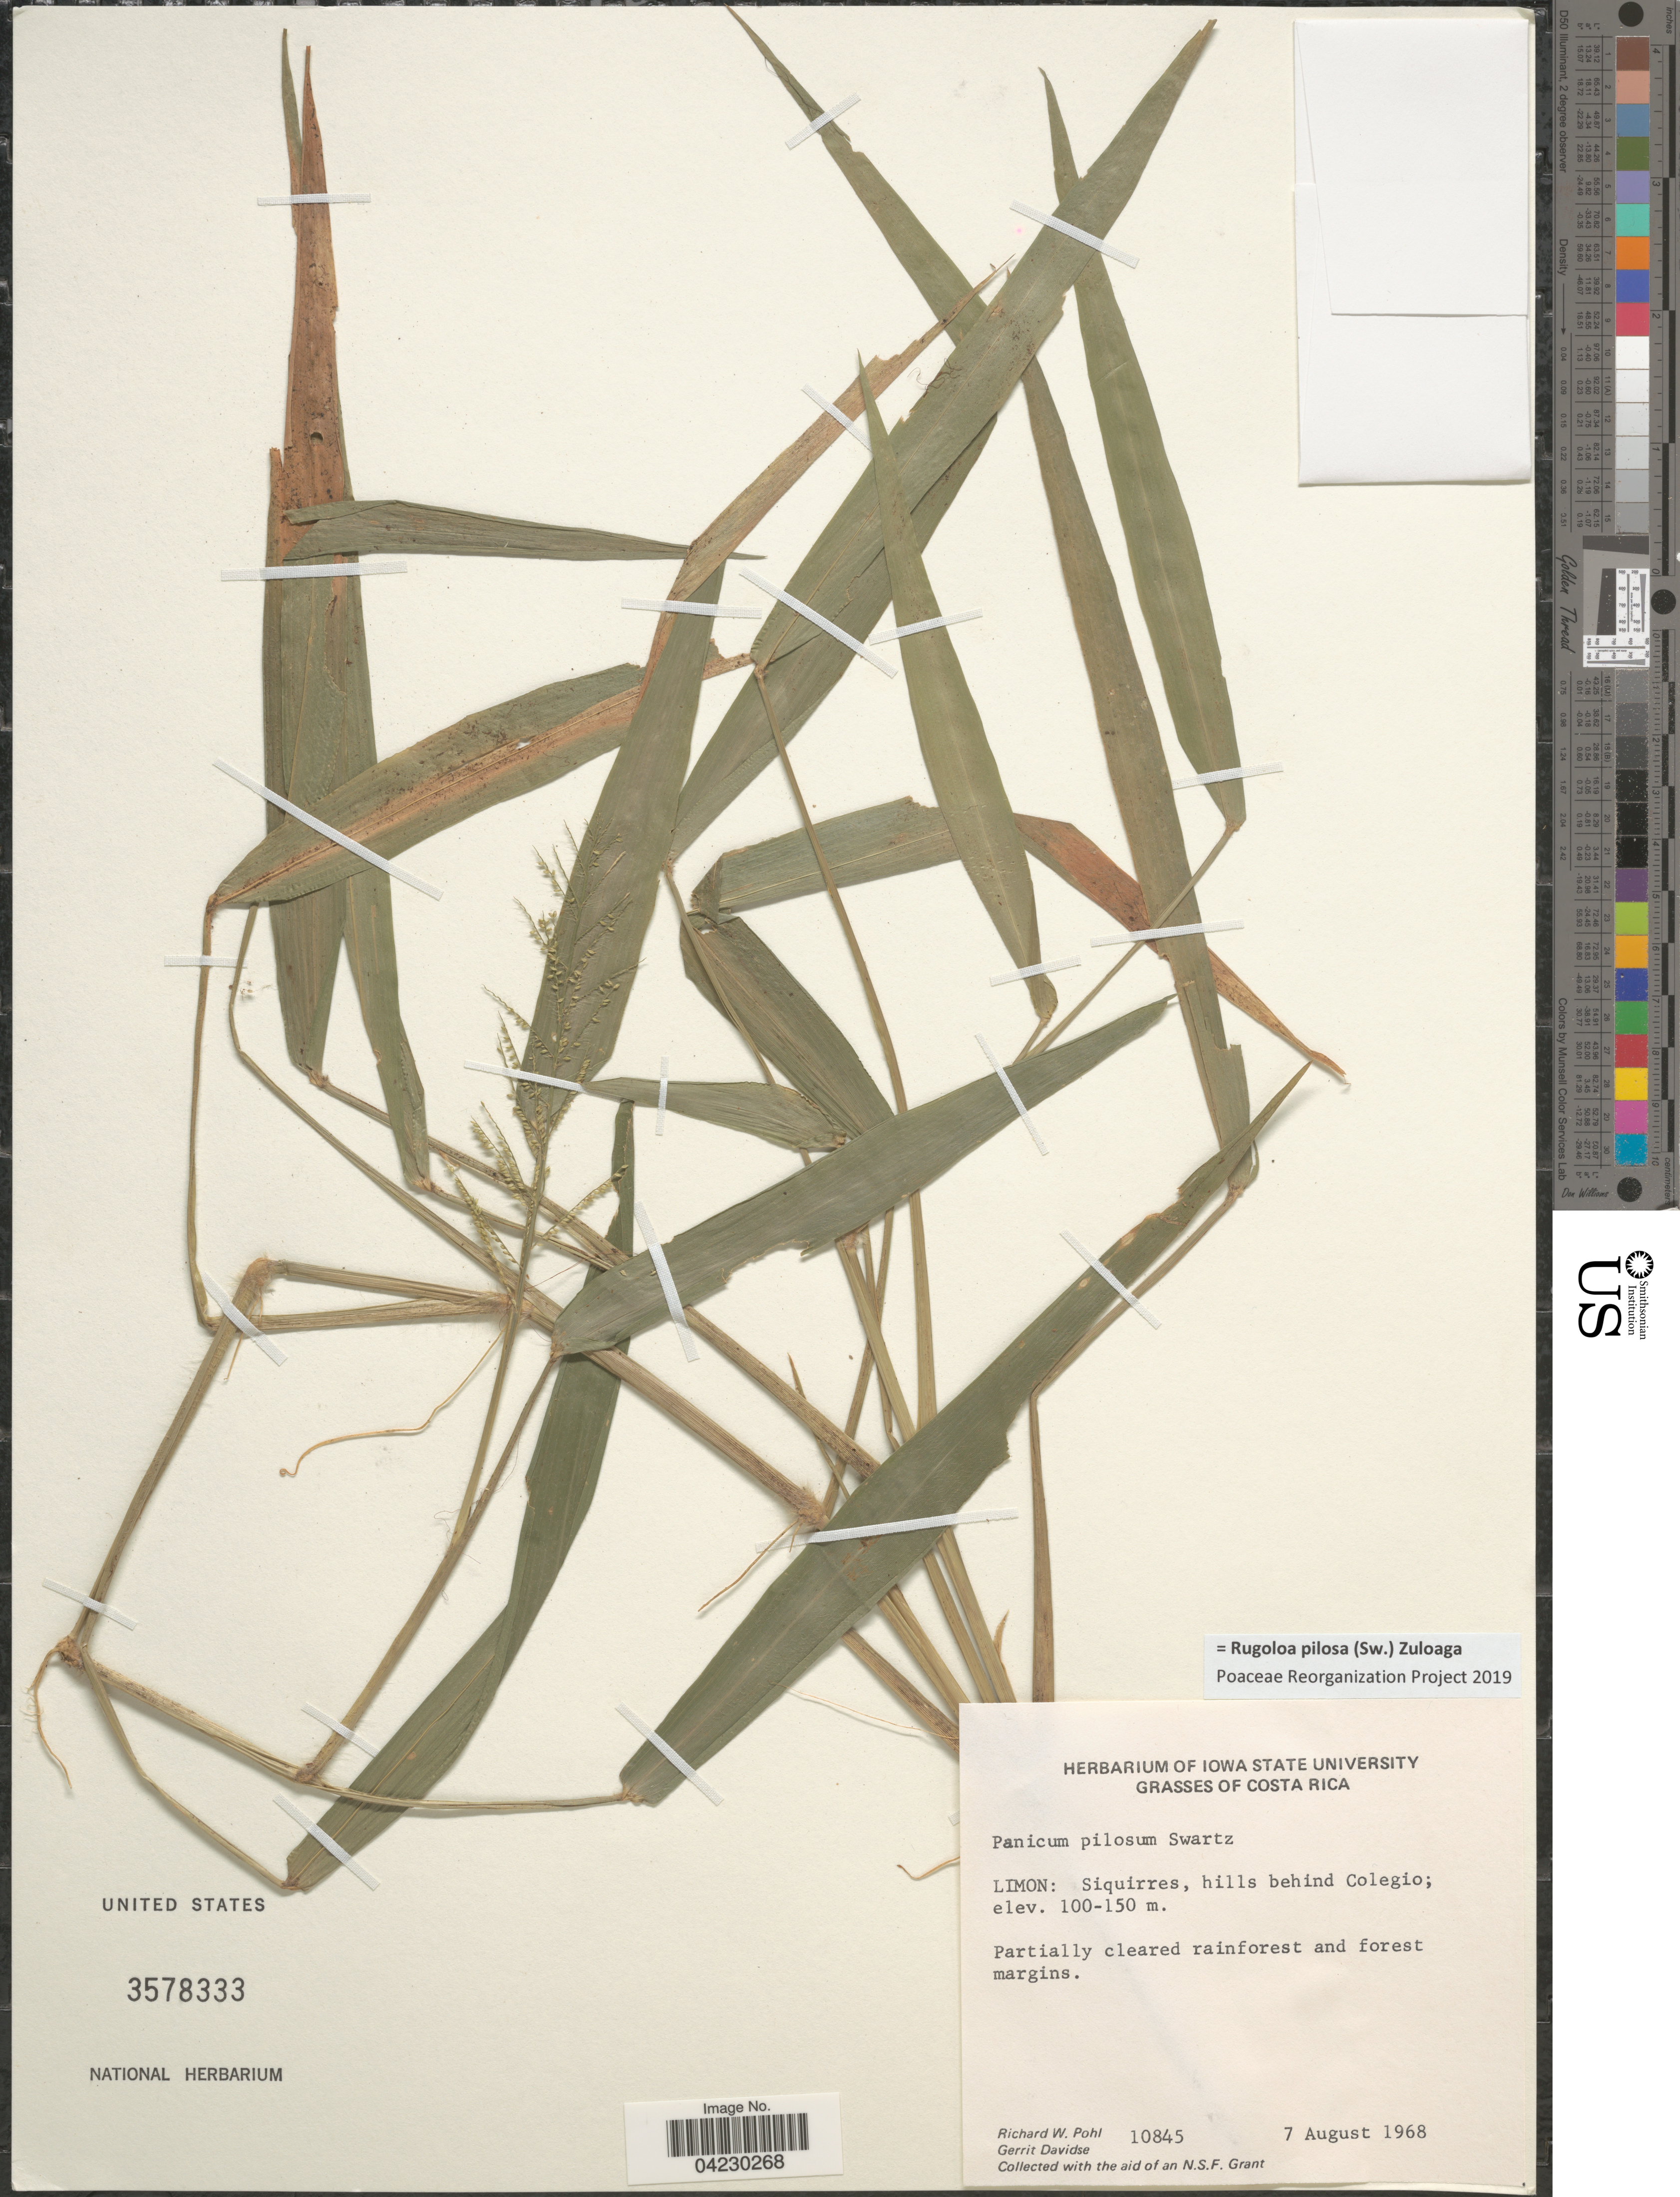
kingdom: Plantae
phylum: Tracheophyta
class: Liliopsida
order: Poales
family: Poaceae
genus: Rugoloa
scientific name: Rugoloa pilosa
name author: (Sw.) Zuloaga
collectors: R. W. Pohl & G. Davidse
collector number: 10845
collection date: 1968-08-07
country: Costa Rica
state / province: Limón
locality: Siquirres, hills behind Colegio.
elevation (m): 100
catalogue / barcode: US 3578333